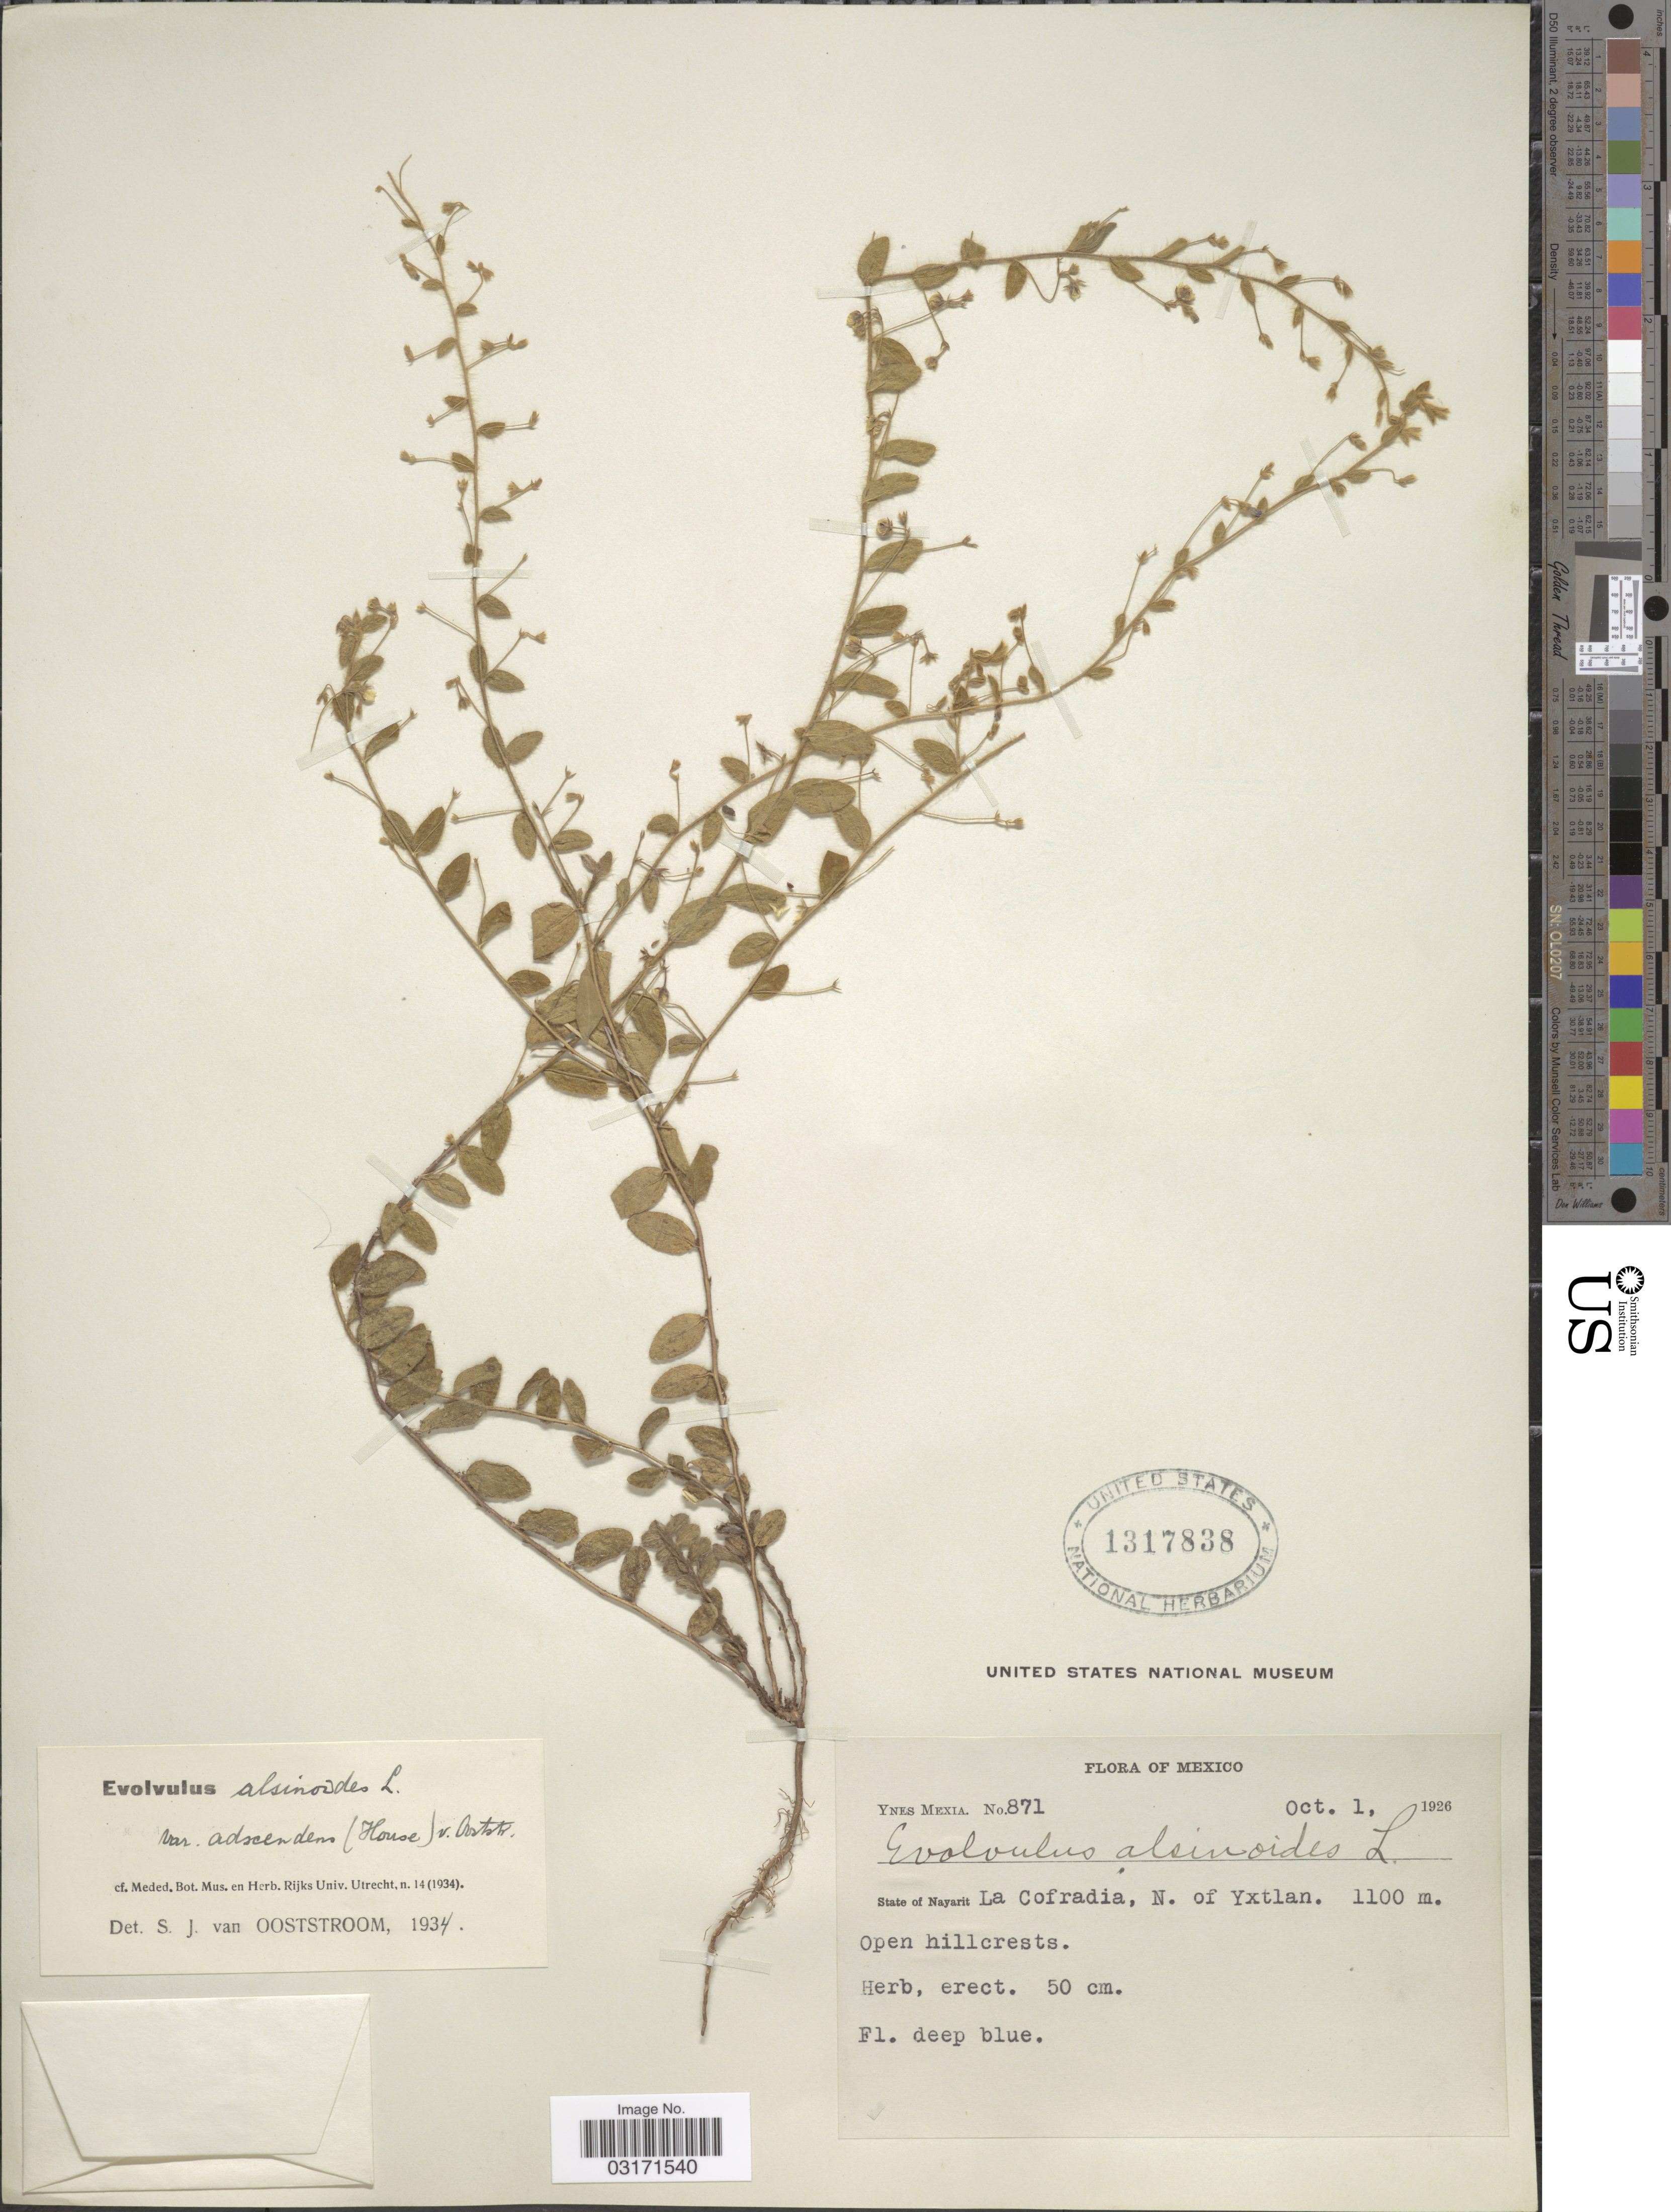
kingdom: Plantae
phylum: Tracheophyta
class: Magnoliopsida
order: Solanales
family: Convolvulaceae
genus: Evolvulus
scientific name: Evolvulus alsinoides var. adscendens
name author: (House) Ooststr.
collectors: Y. Mexia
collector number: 871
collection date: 1926-10-01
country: Mexico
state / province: Nayarit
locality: La Cofradia, N. of Yxtlan, Open hillcrests.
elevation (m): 1100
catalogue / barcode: US 1317838